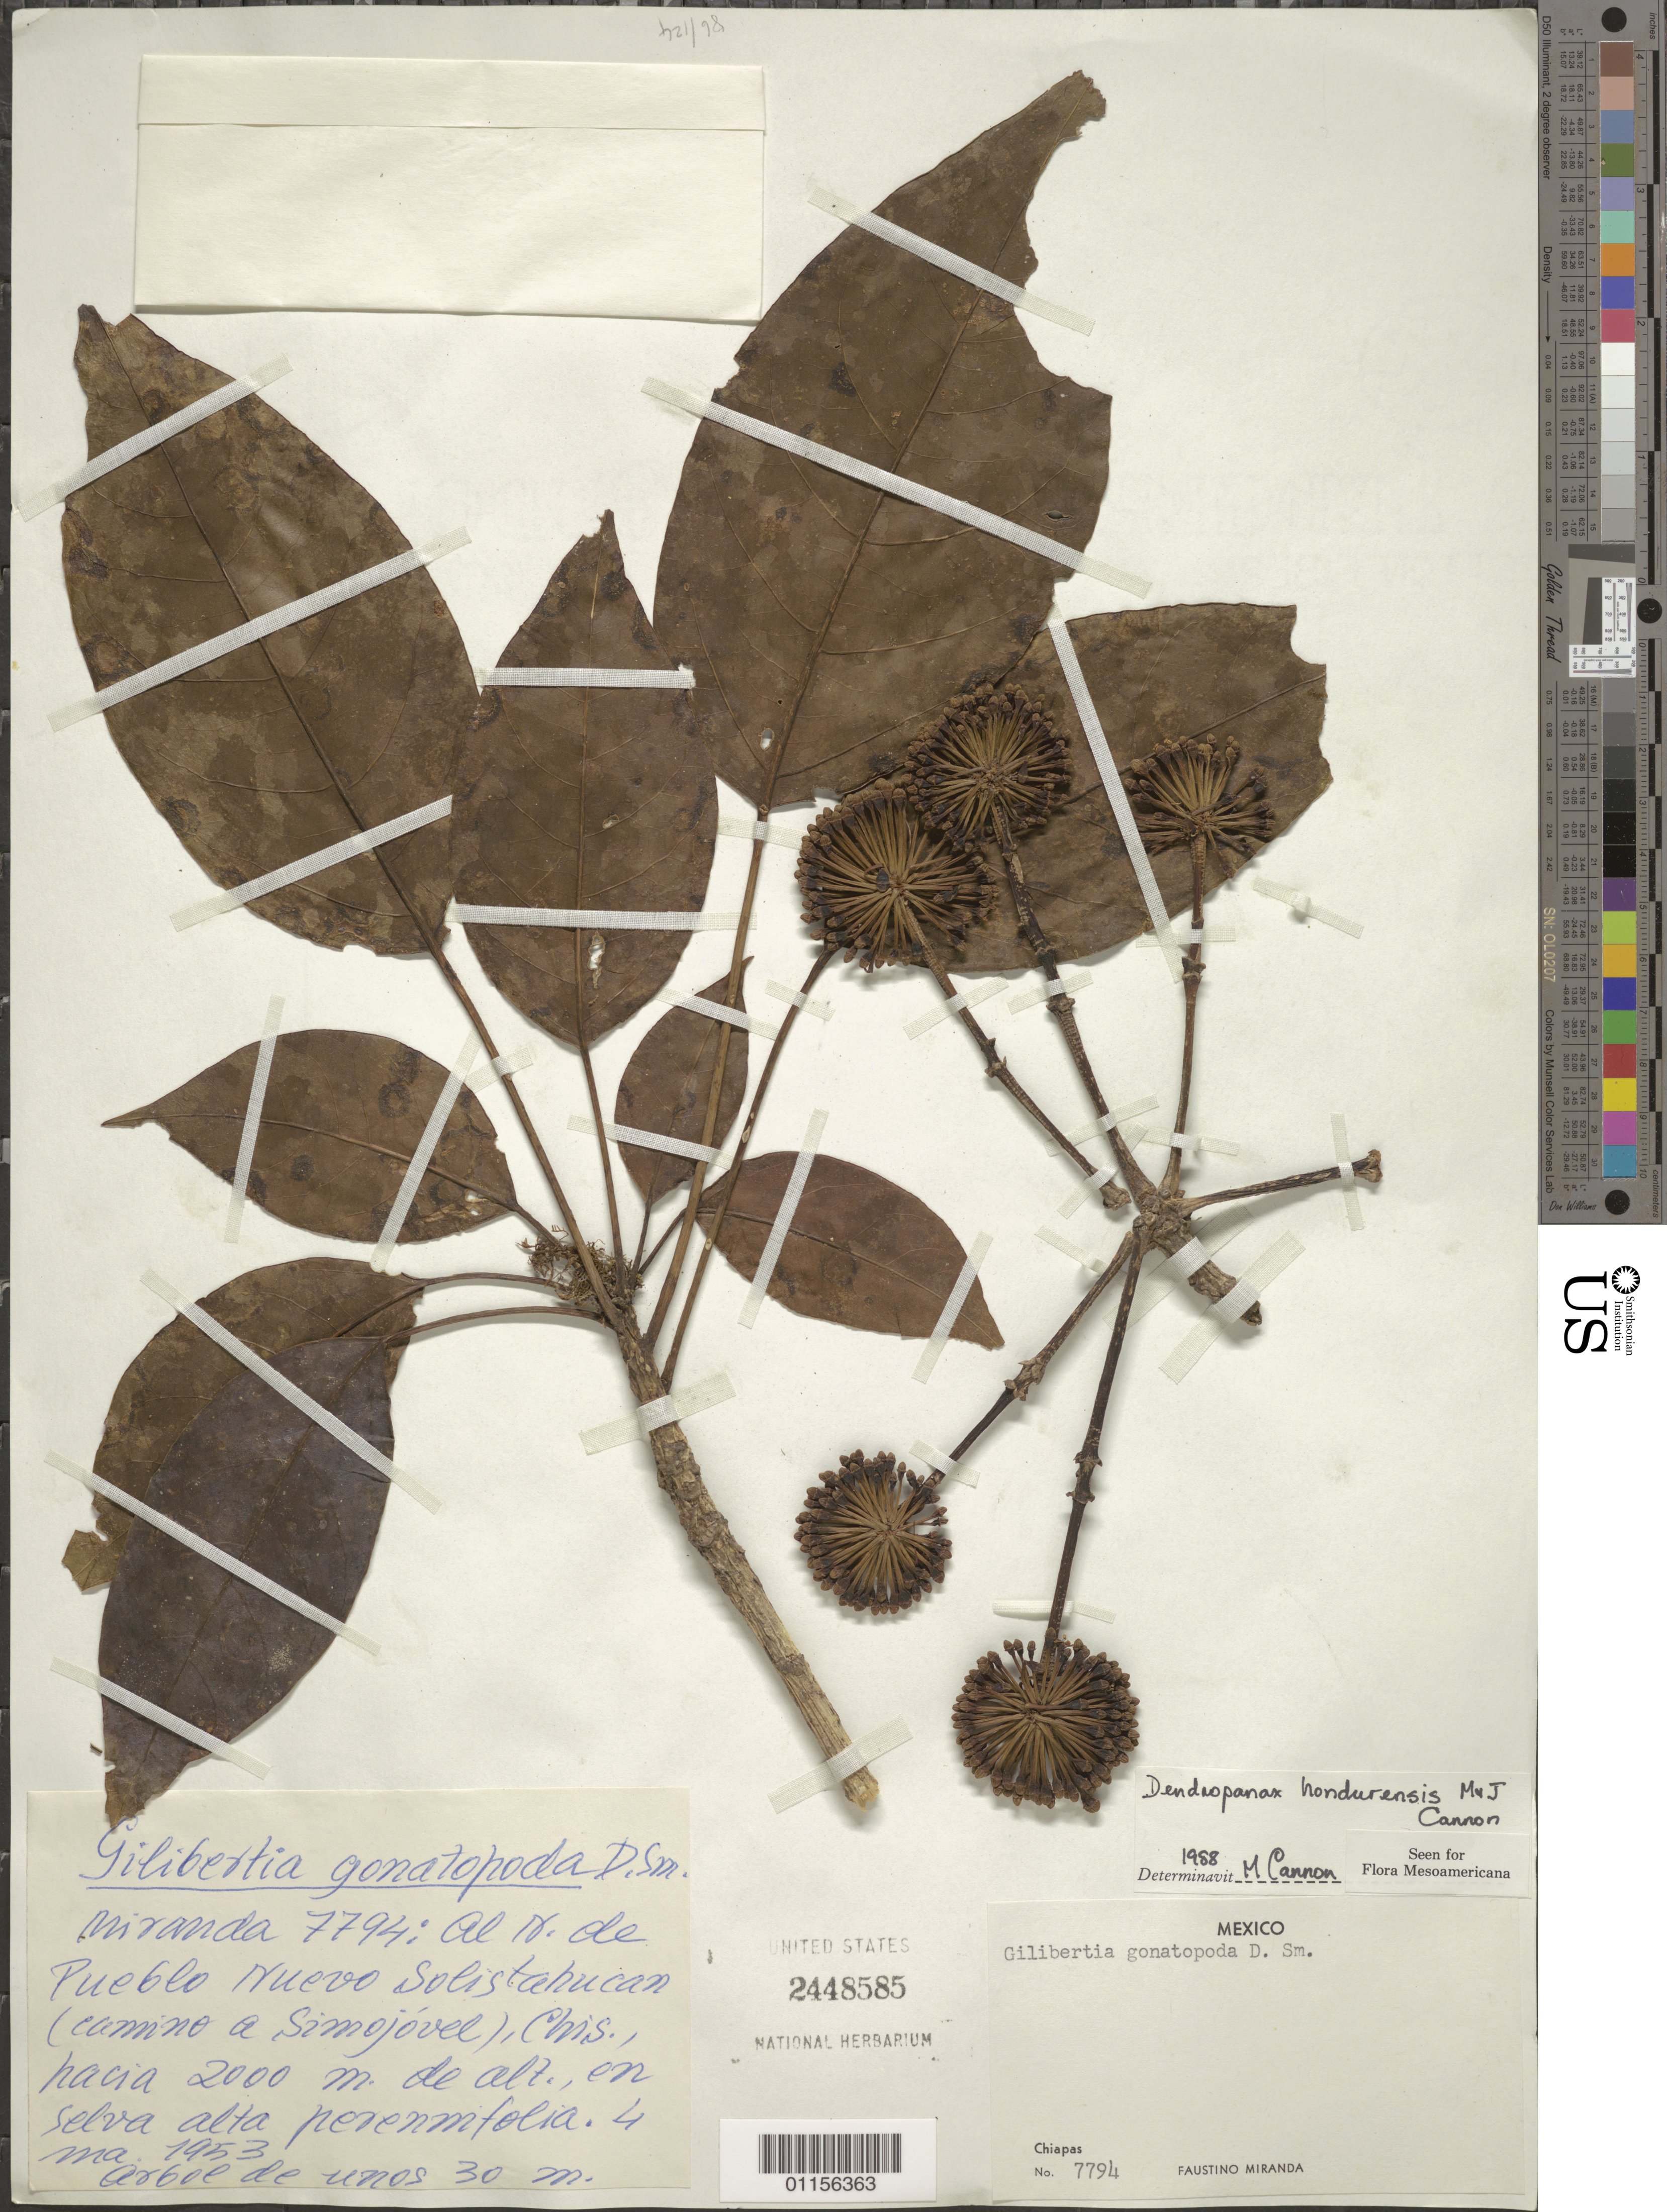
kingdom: Plantae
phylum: Tracheophyta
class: Magnoliopsida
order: Apiales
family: Araliaceae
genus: Dendropanax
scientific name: Dendropanax hondurensis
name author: M.J. Cannon & Cannon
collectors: F. Miranda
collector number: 7794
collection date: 1953-03-04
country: Mexico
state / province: Chiapas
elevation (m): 2000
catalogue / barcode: US 2448585